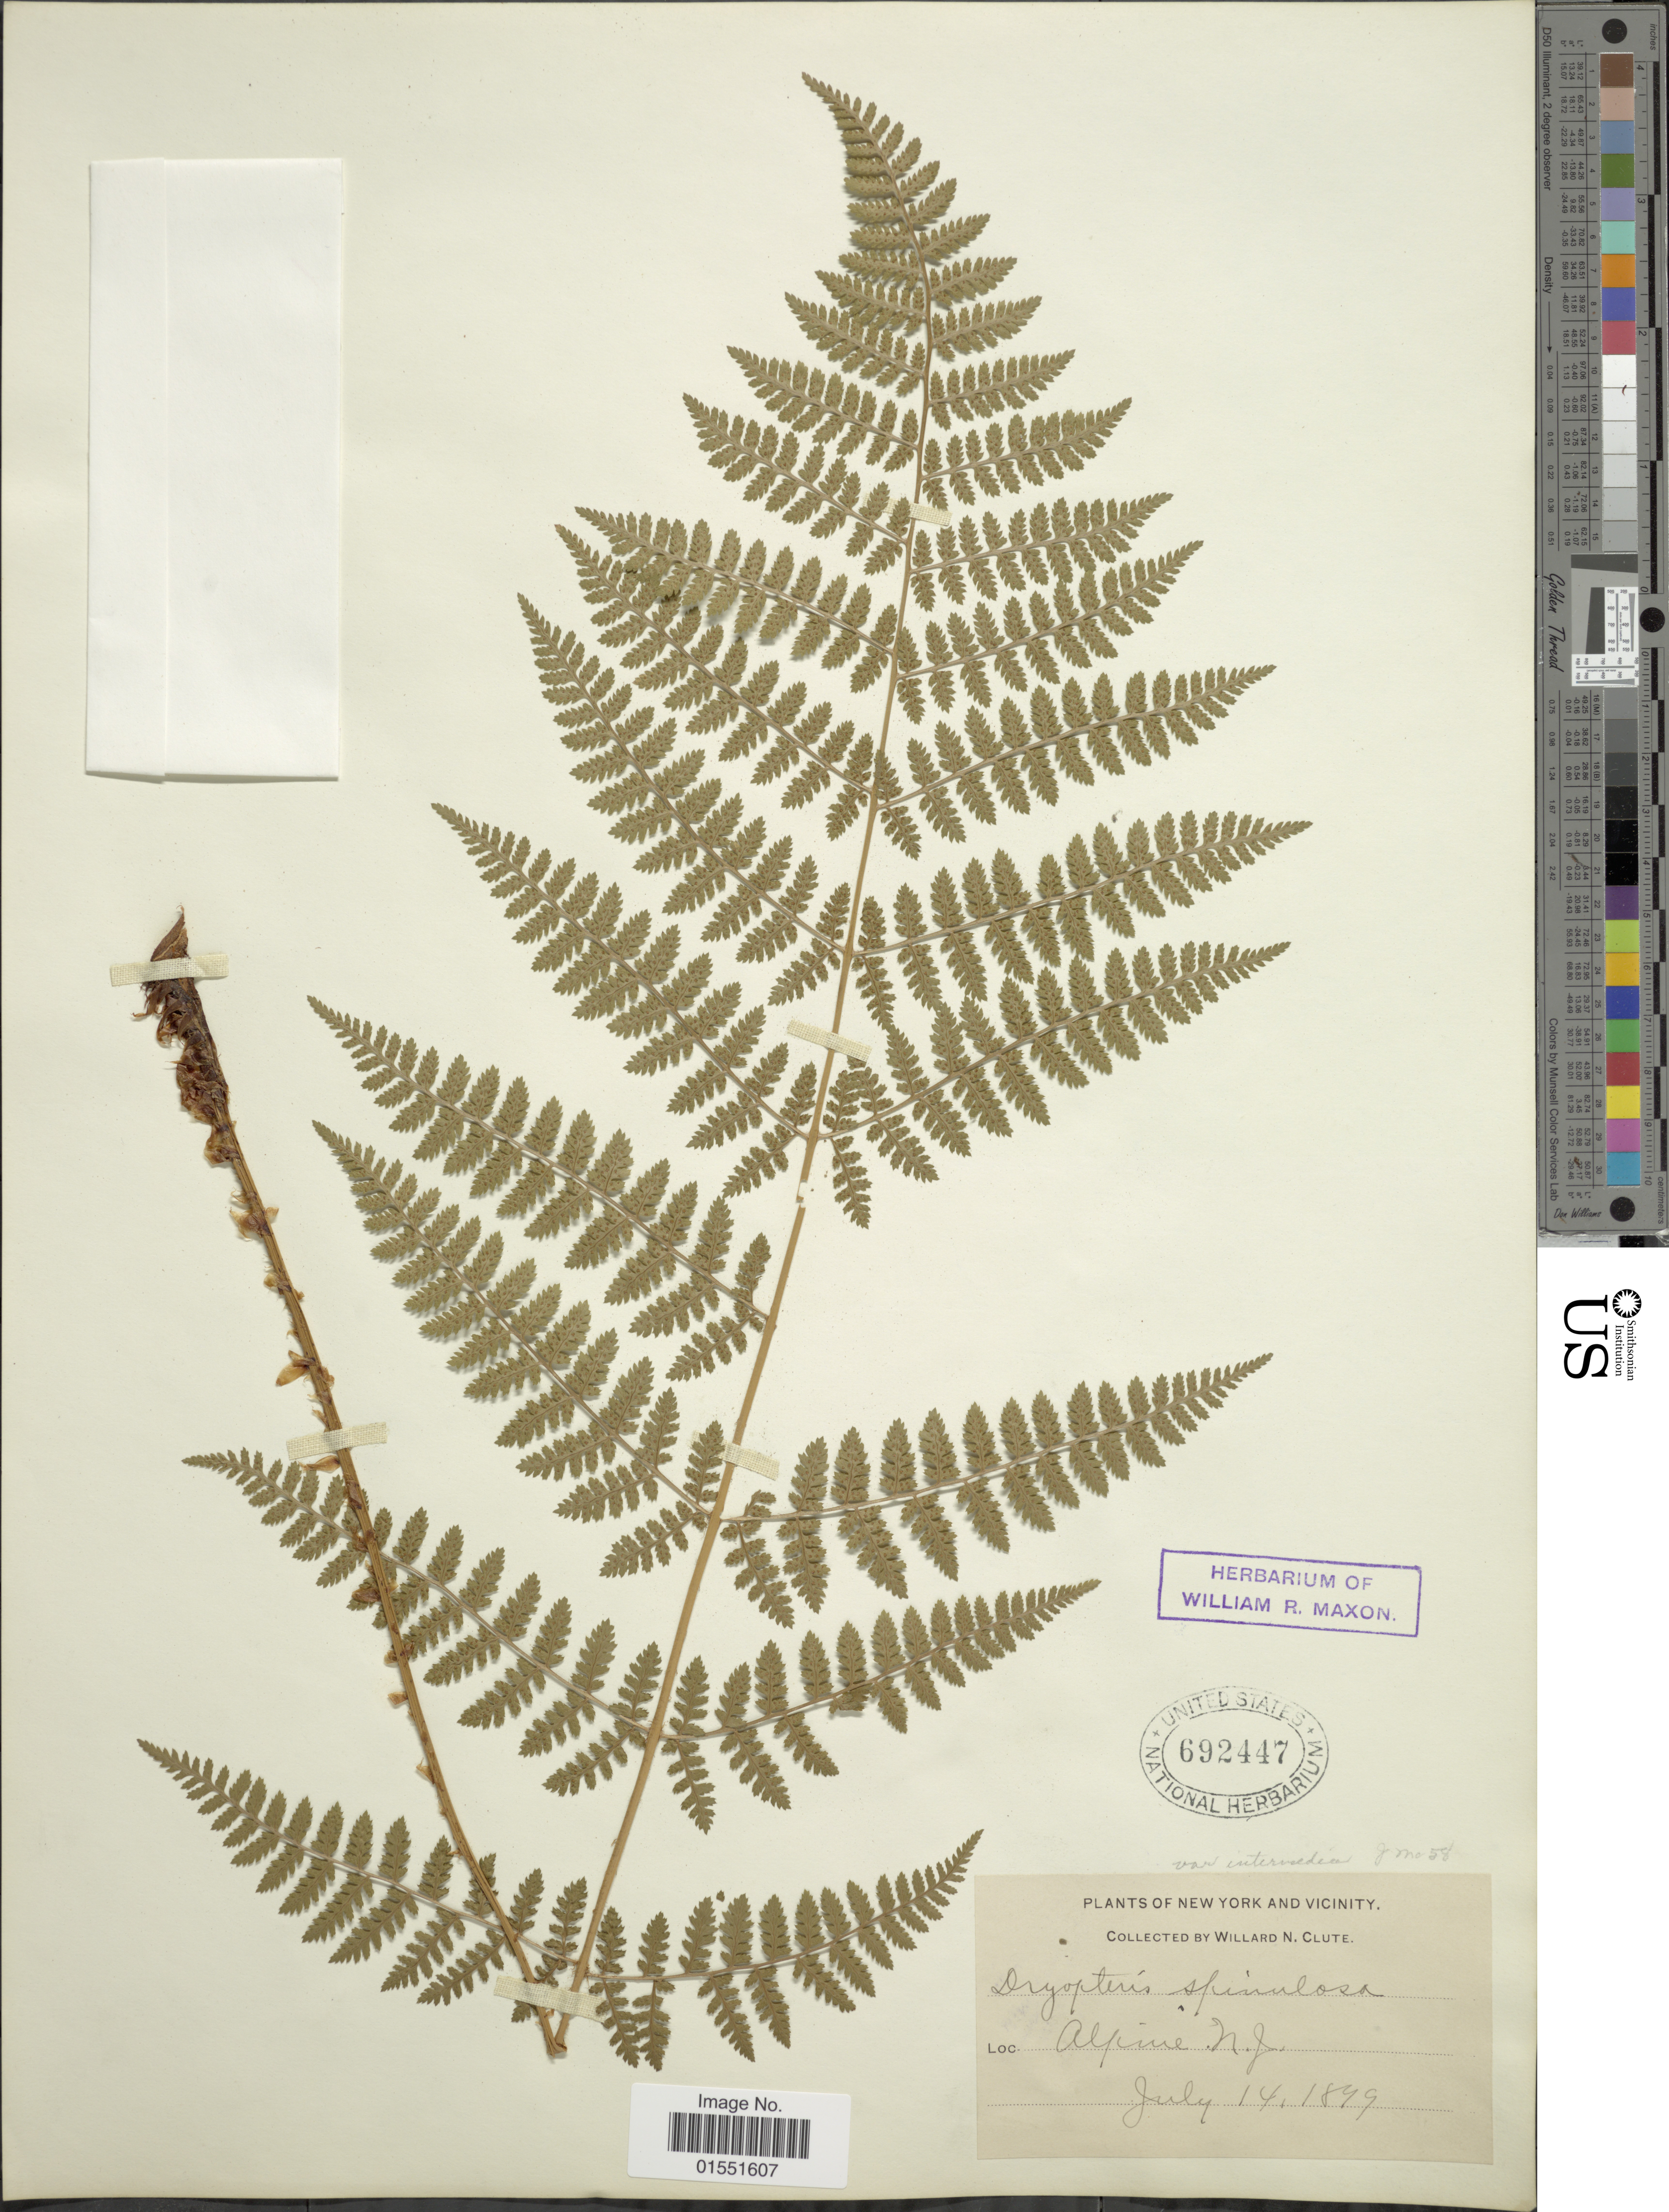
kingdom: Plantae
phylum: Tracheophyta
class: Polypodiopsida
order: Polypodiales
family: Dryopteridaceae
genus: Dryopteris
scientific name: Dryopteris intermedia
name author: (Muhl.) A. Gray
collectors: W. N. Clute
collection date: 1899-07-14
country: United States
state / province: New Jersey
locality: Alpine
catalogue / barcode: US 692447